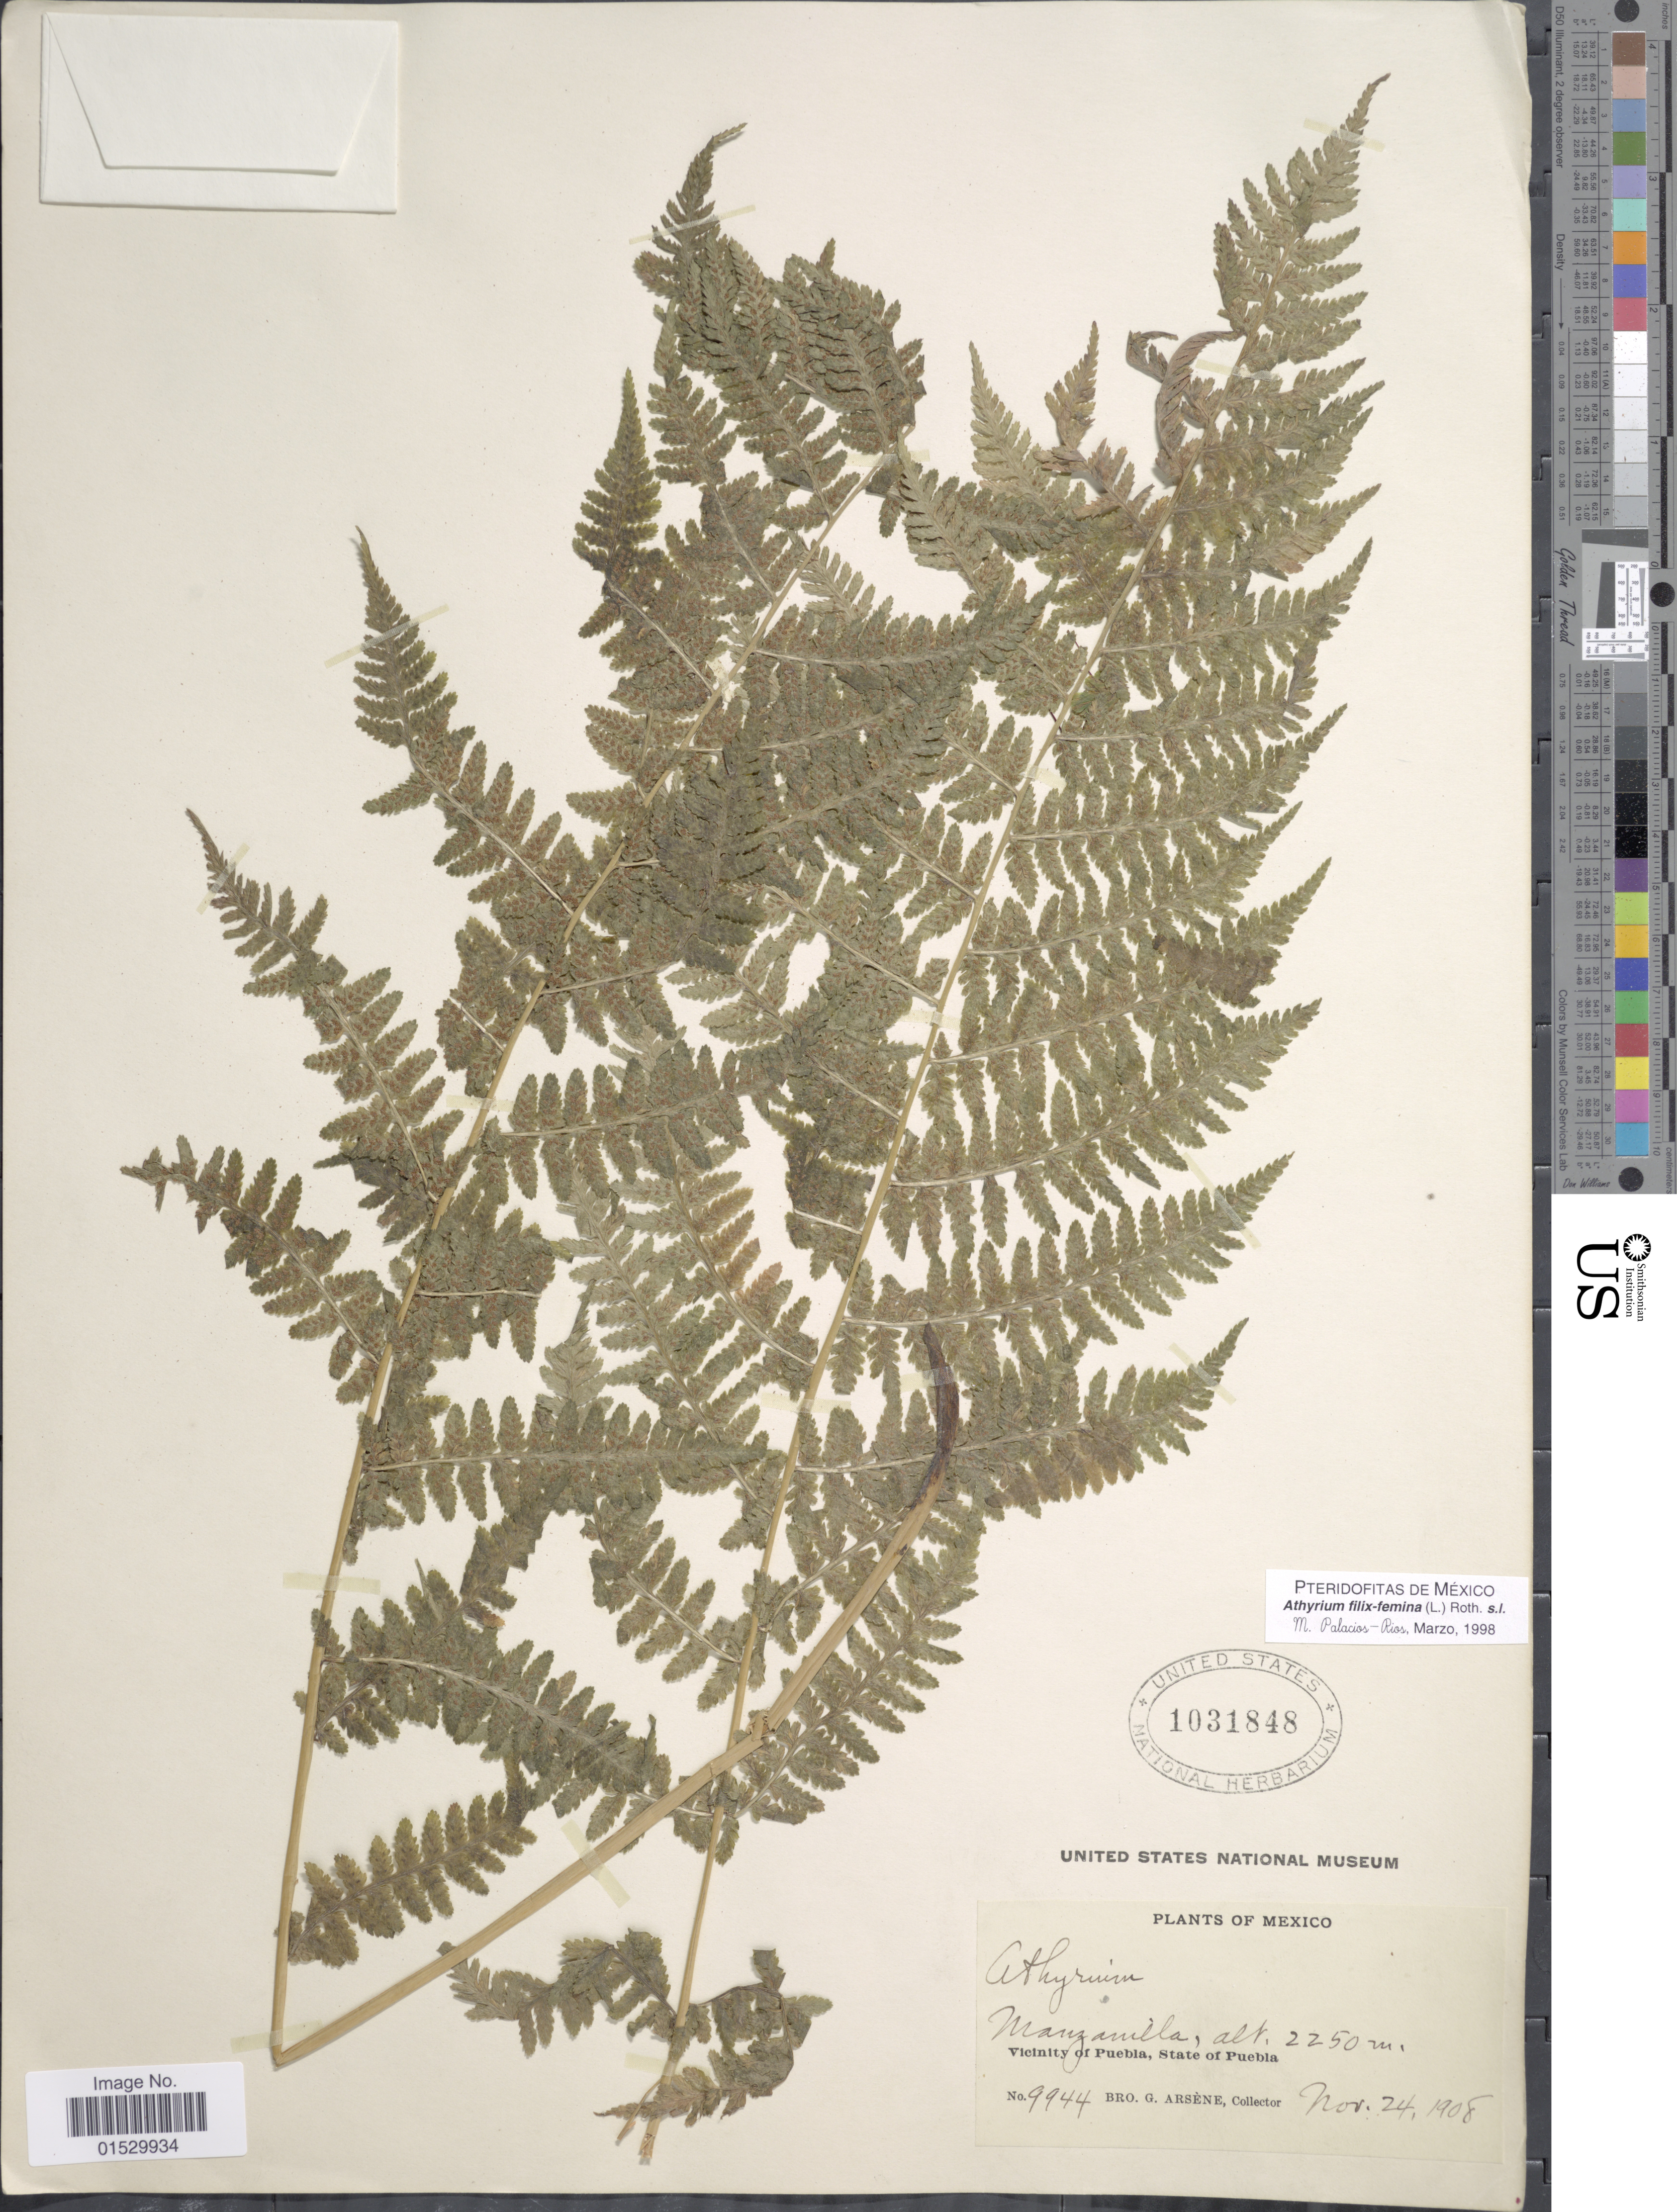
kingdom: Plantae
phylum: Tracheophyta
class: Polypodiopsida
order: Polypodiales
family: Athyriaceae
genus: Athyrium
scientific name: Athyrium bourgeaui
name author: E. Fourn.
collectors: Bro. G. Arsène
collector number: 9944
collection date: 1908-11-24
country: Mexico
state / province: Puebla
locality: Manzanilla, Vicinity of Puebla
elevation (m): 2250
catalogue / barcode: US 1031848